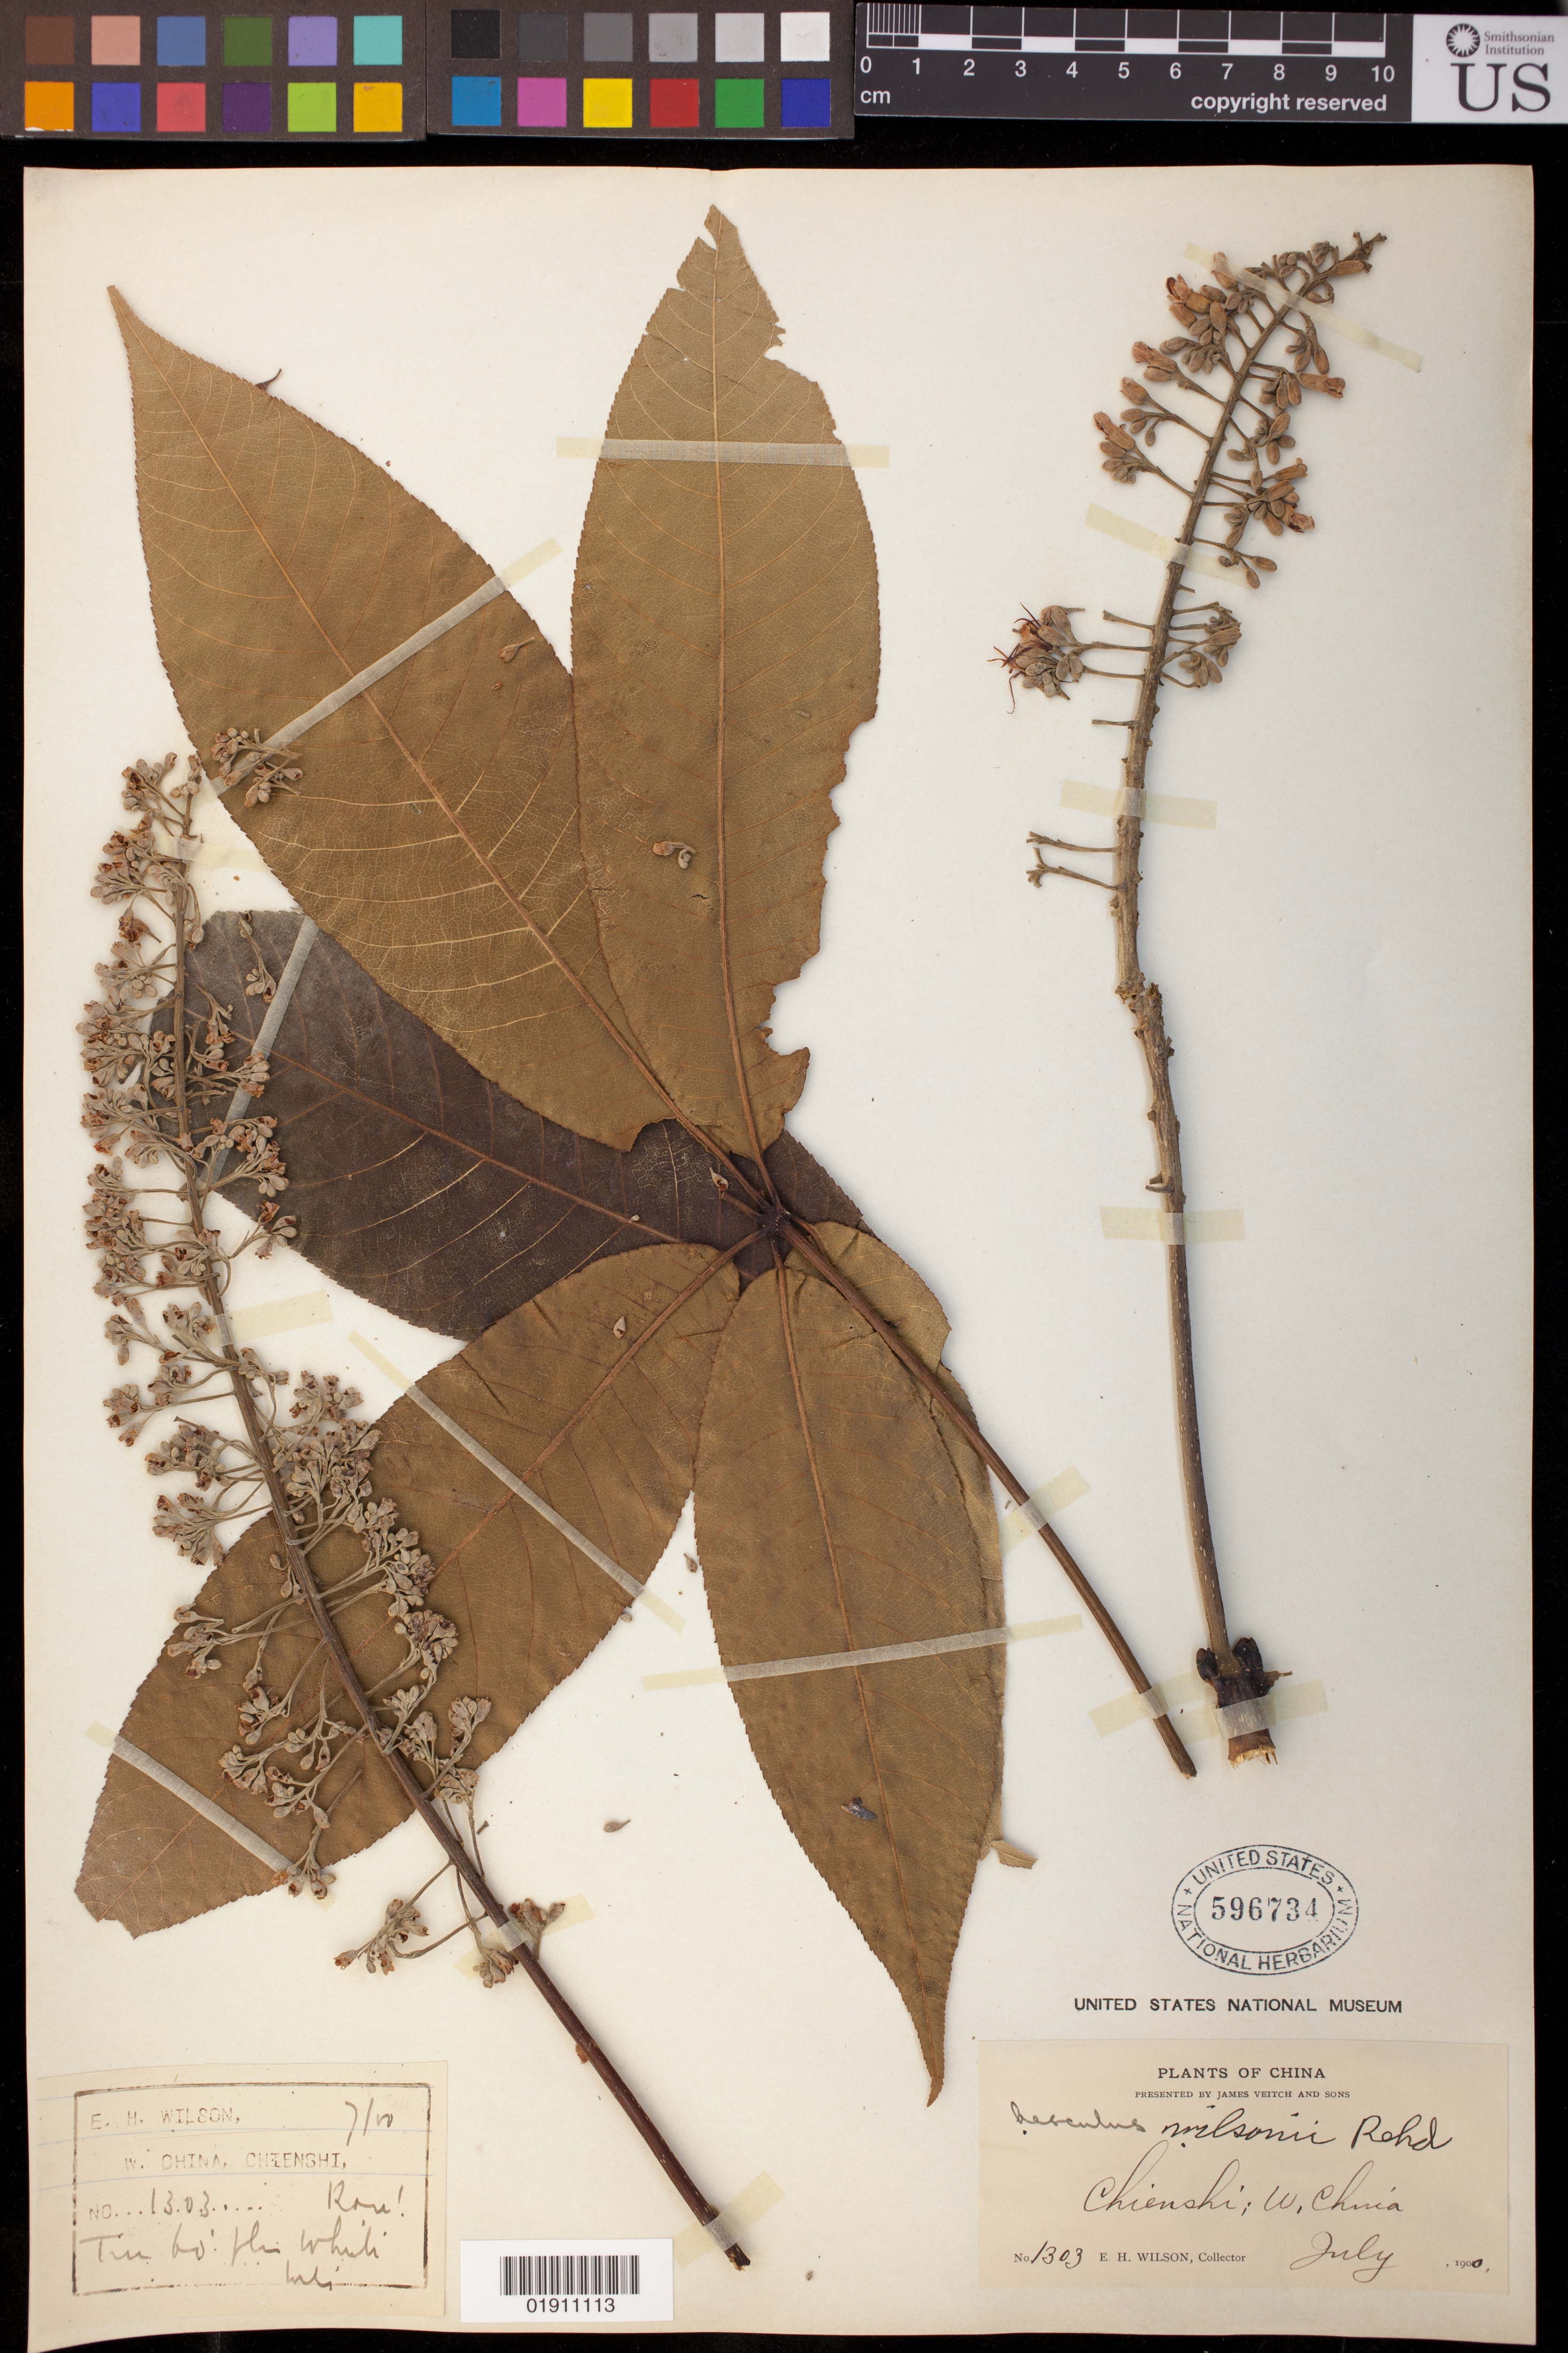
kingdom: Plantae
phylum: Tracheophyta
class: Magnoliopsida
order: Sapindales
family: Sapindaceae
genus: Aesculus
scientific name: Aesculus wilsonii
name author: Rehder in Sarg.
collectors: E. H. Wilson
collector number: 1303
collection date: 1900-07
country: China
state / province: Hubei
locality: Chienshi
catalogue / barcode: US 596734